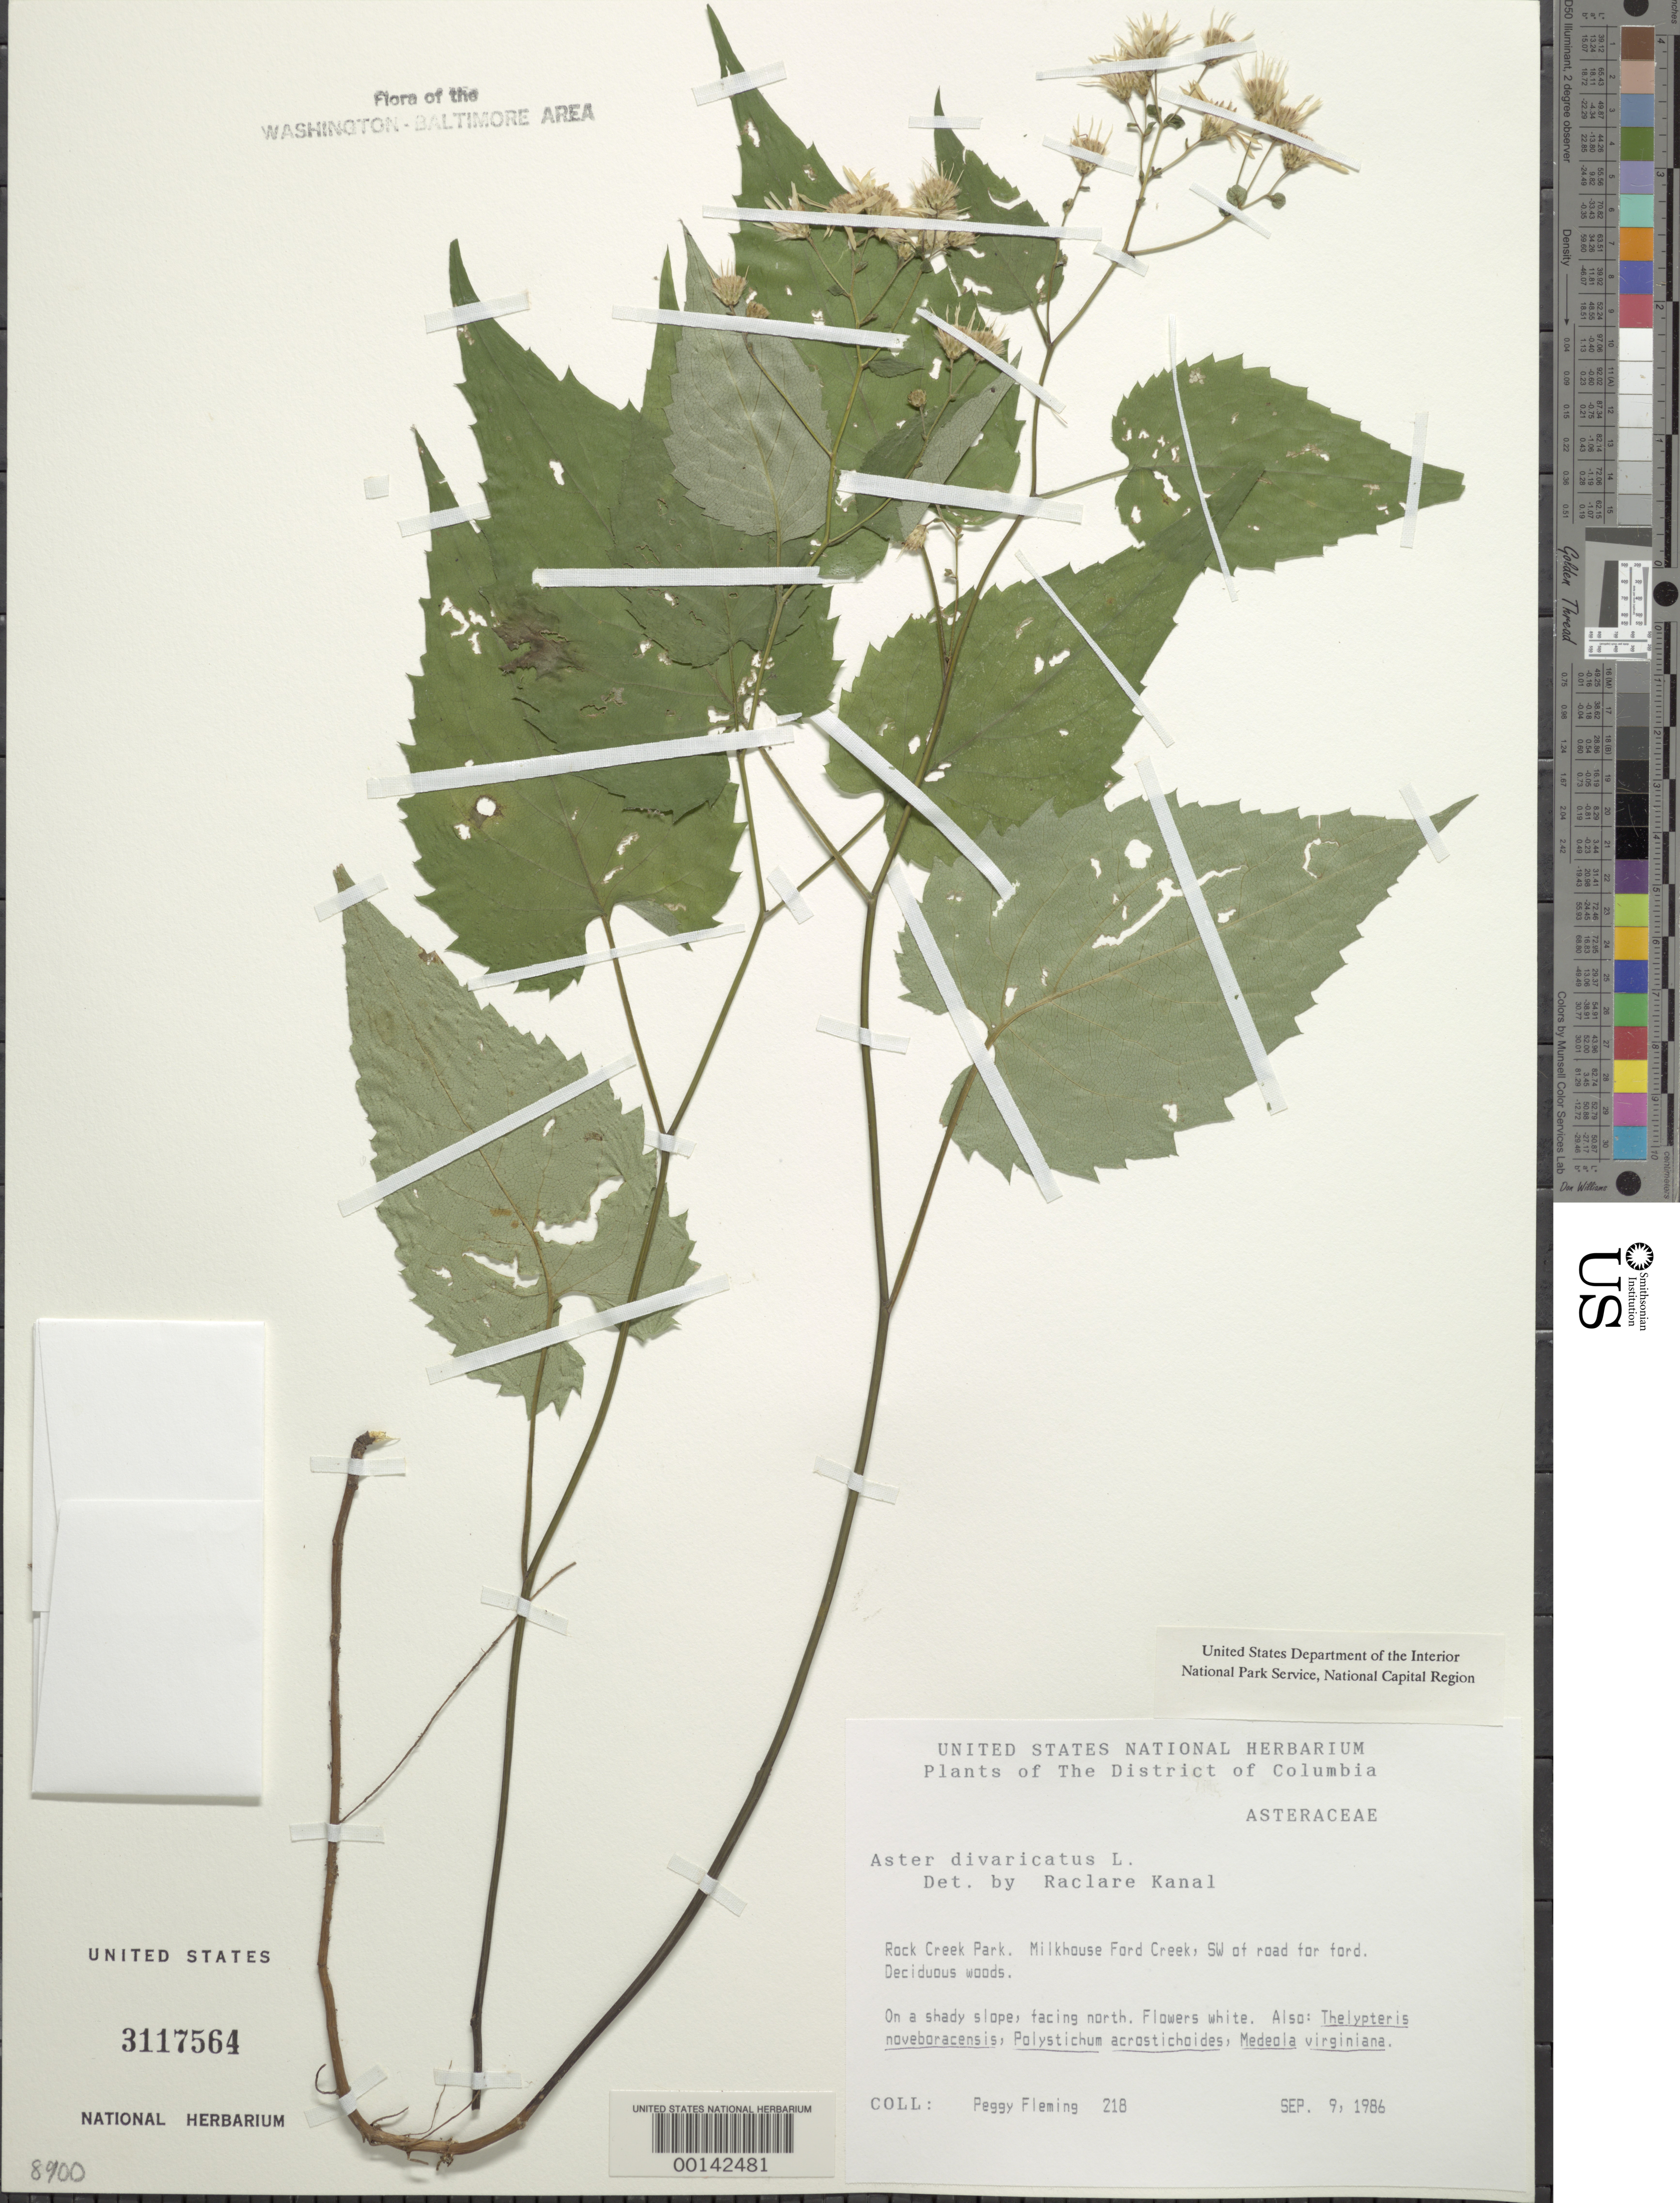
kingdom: Plantae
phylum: Tracheophyta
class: Magnoliopsida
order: Asterales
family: Asteraceae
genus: Eurybia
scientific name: Eurybia divaricata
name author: (L.) G.L. Nesom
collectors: P. Fleming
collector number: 218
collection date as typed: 09 Sep 1986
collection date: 1986-09-09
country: United States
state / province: District of Columbia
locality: Rock Creek Park. Milkhouse Ford Creek, SW of road for Ford. Rock Creek Park & vicinity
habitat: Deciduous woods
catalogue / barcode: US 3117564